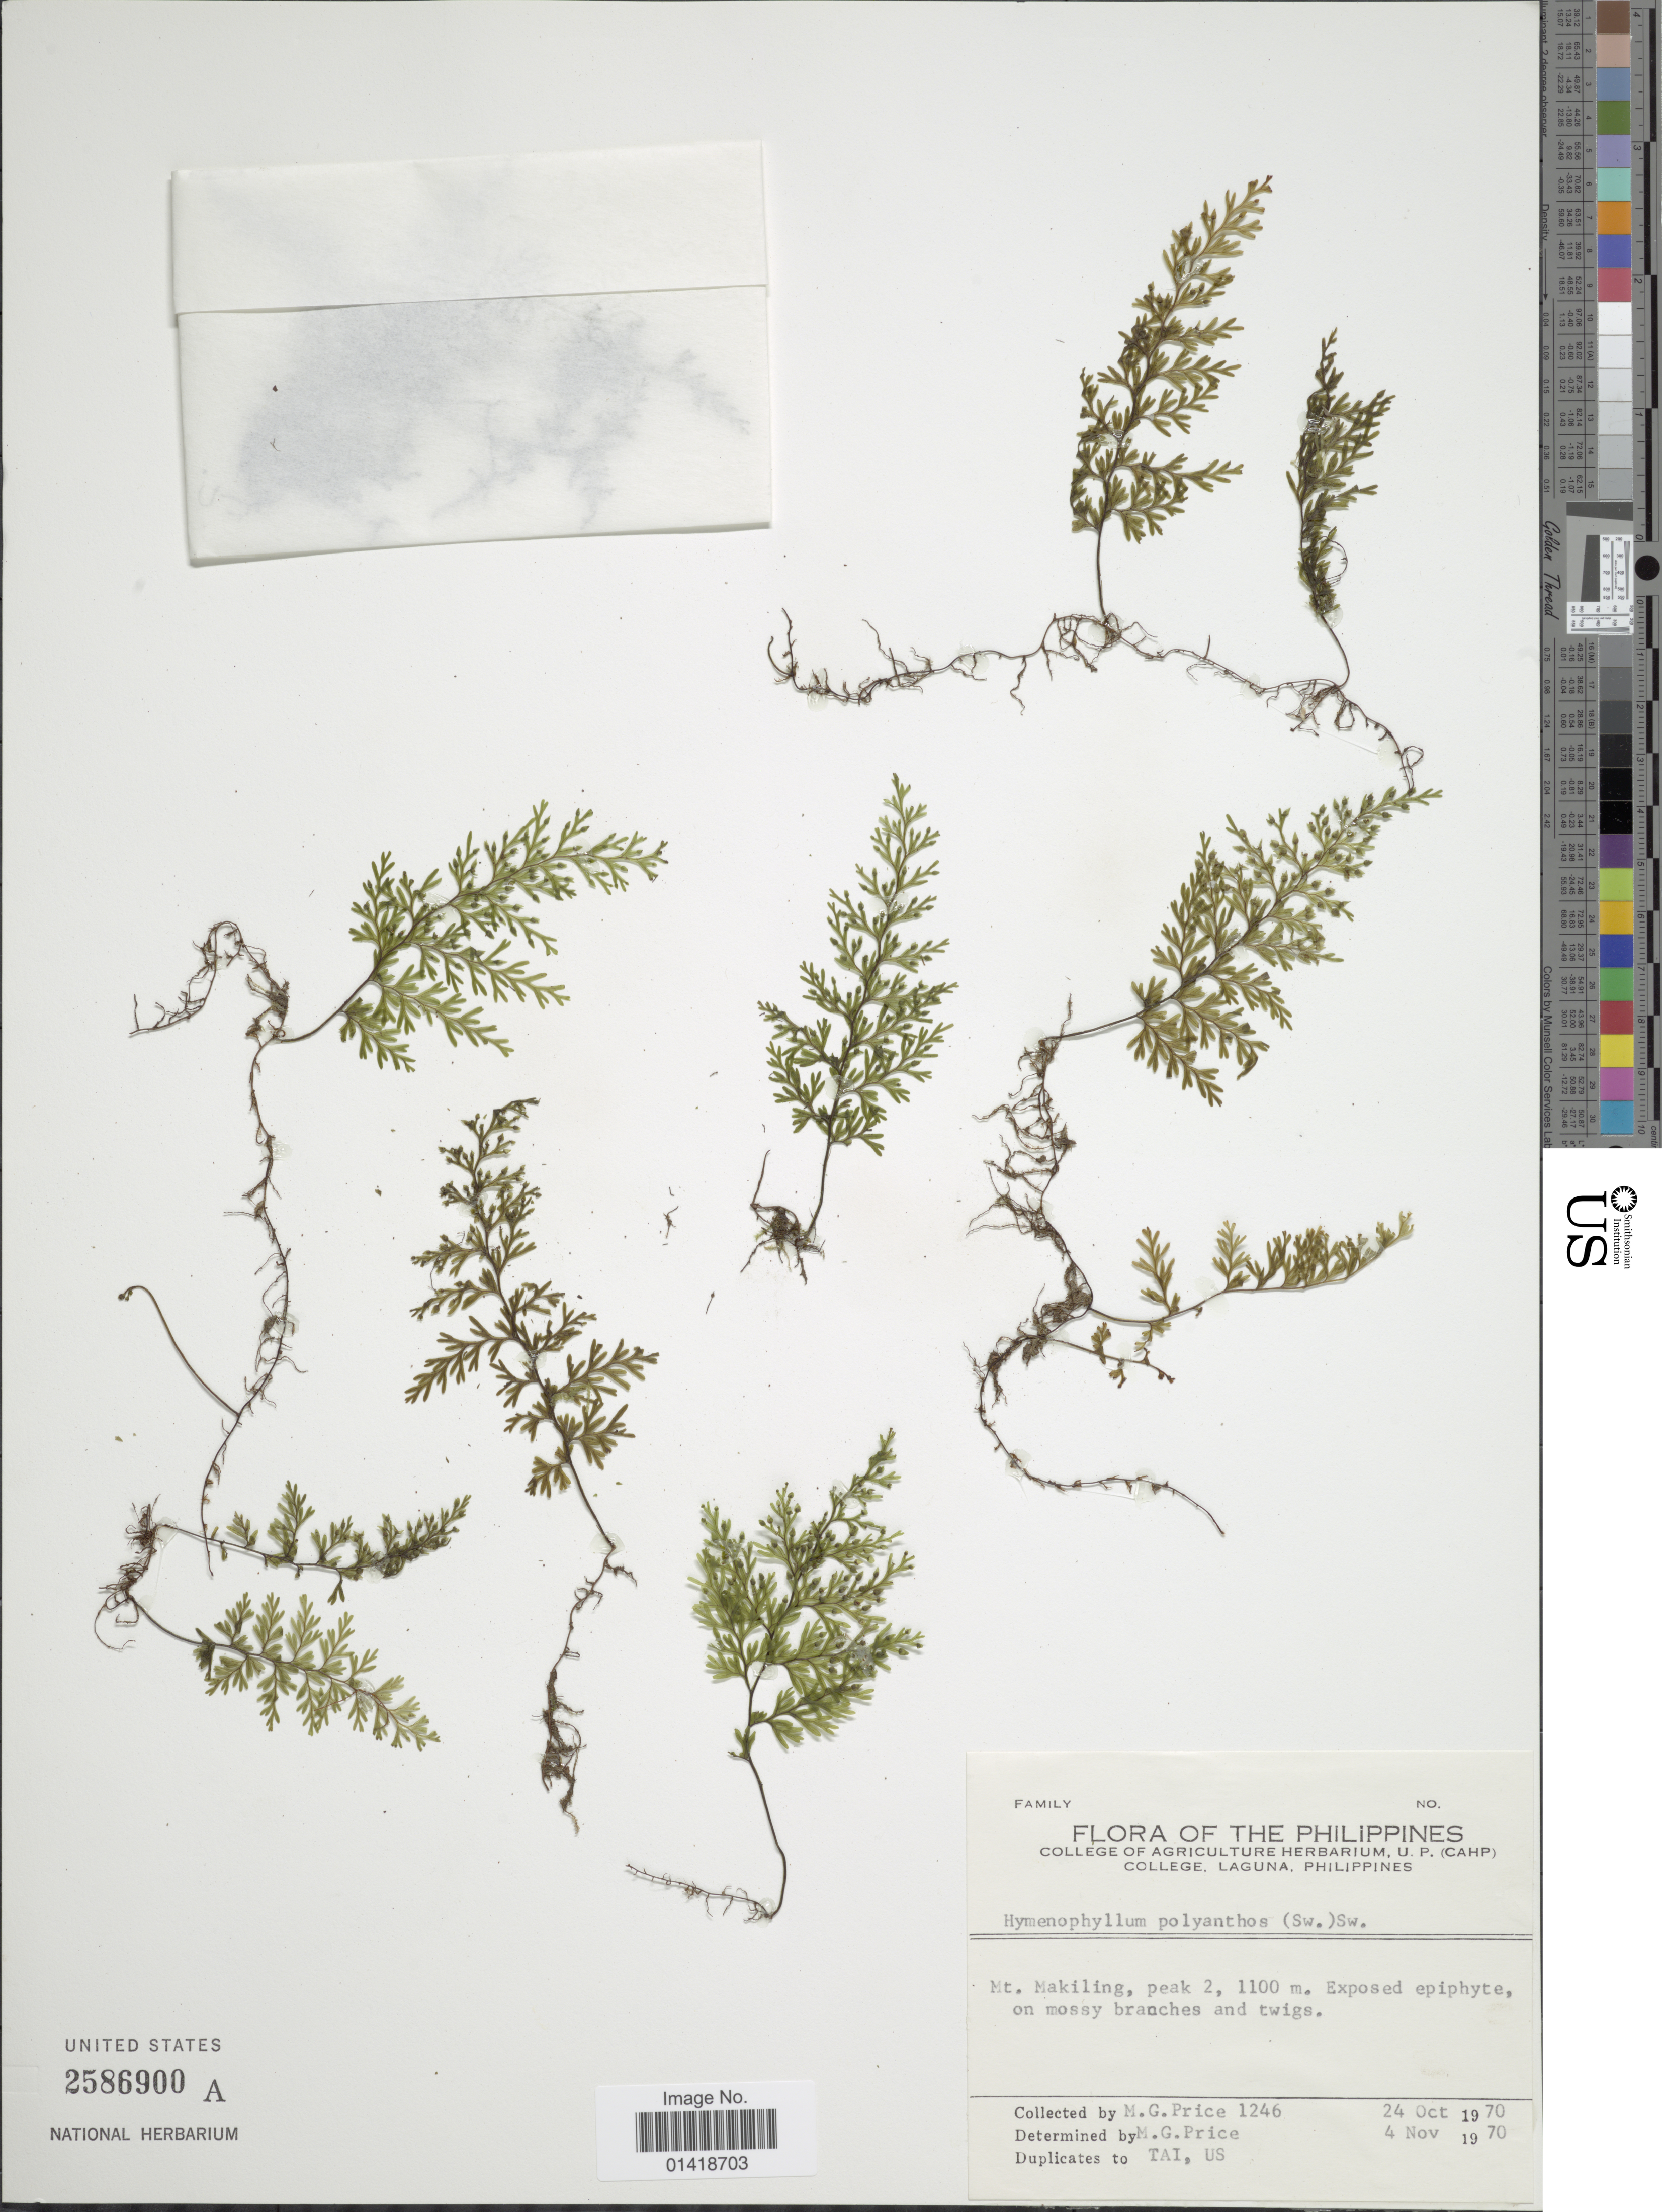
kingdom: Plantae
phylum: Tracheophyta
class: Polypodiopsida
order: Hymenophyllales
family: Hymenophyllaceae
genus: Hymenophyllum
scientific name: Hymenophyllum polyanthos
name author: (Sw.) Sw.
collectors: M. G. Price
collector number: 1246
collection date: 1970-10-24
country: Philippines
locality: The Philippines. Mt. Makiling, peak 2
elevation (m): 1100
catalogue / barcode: US 2586900A